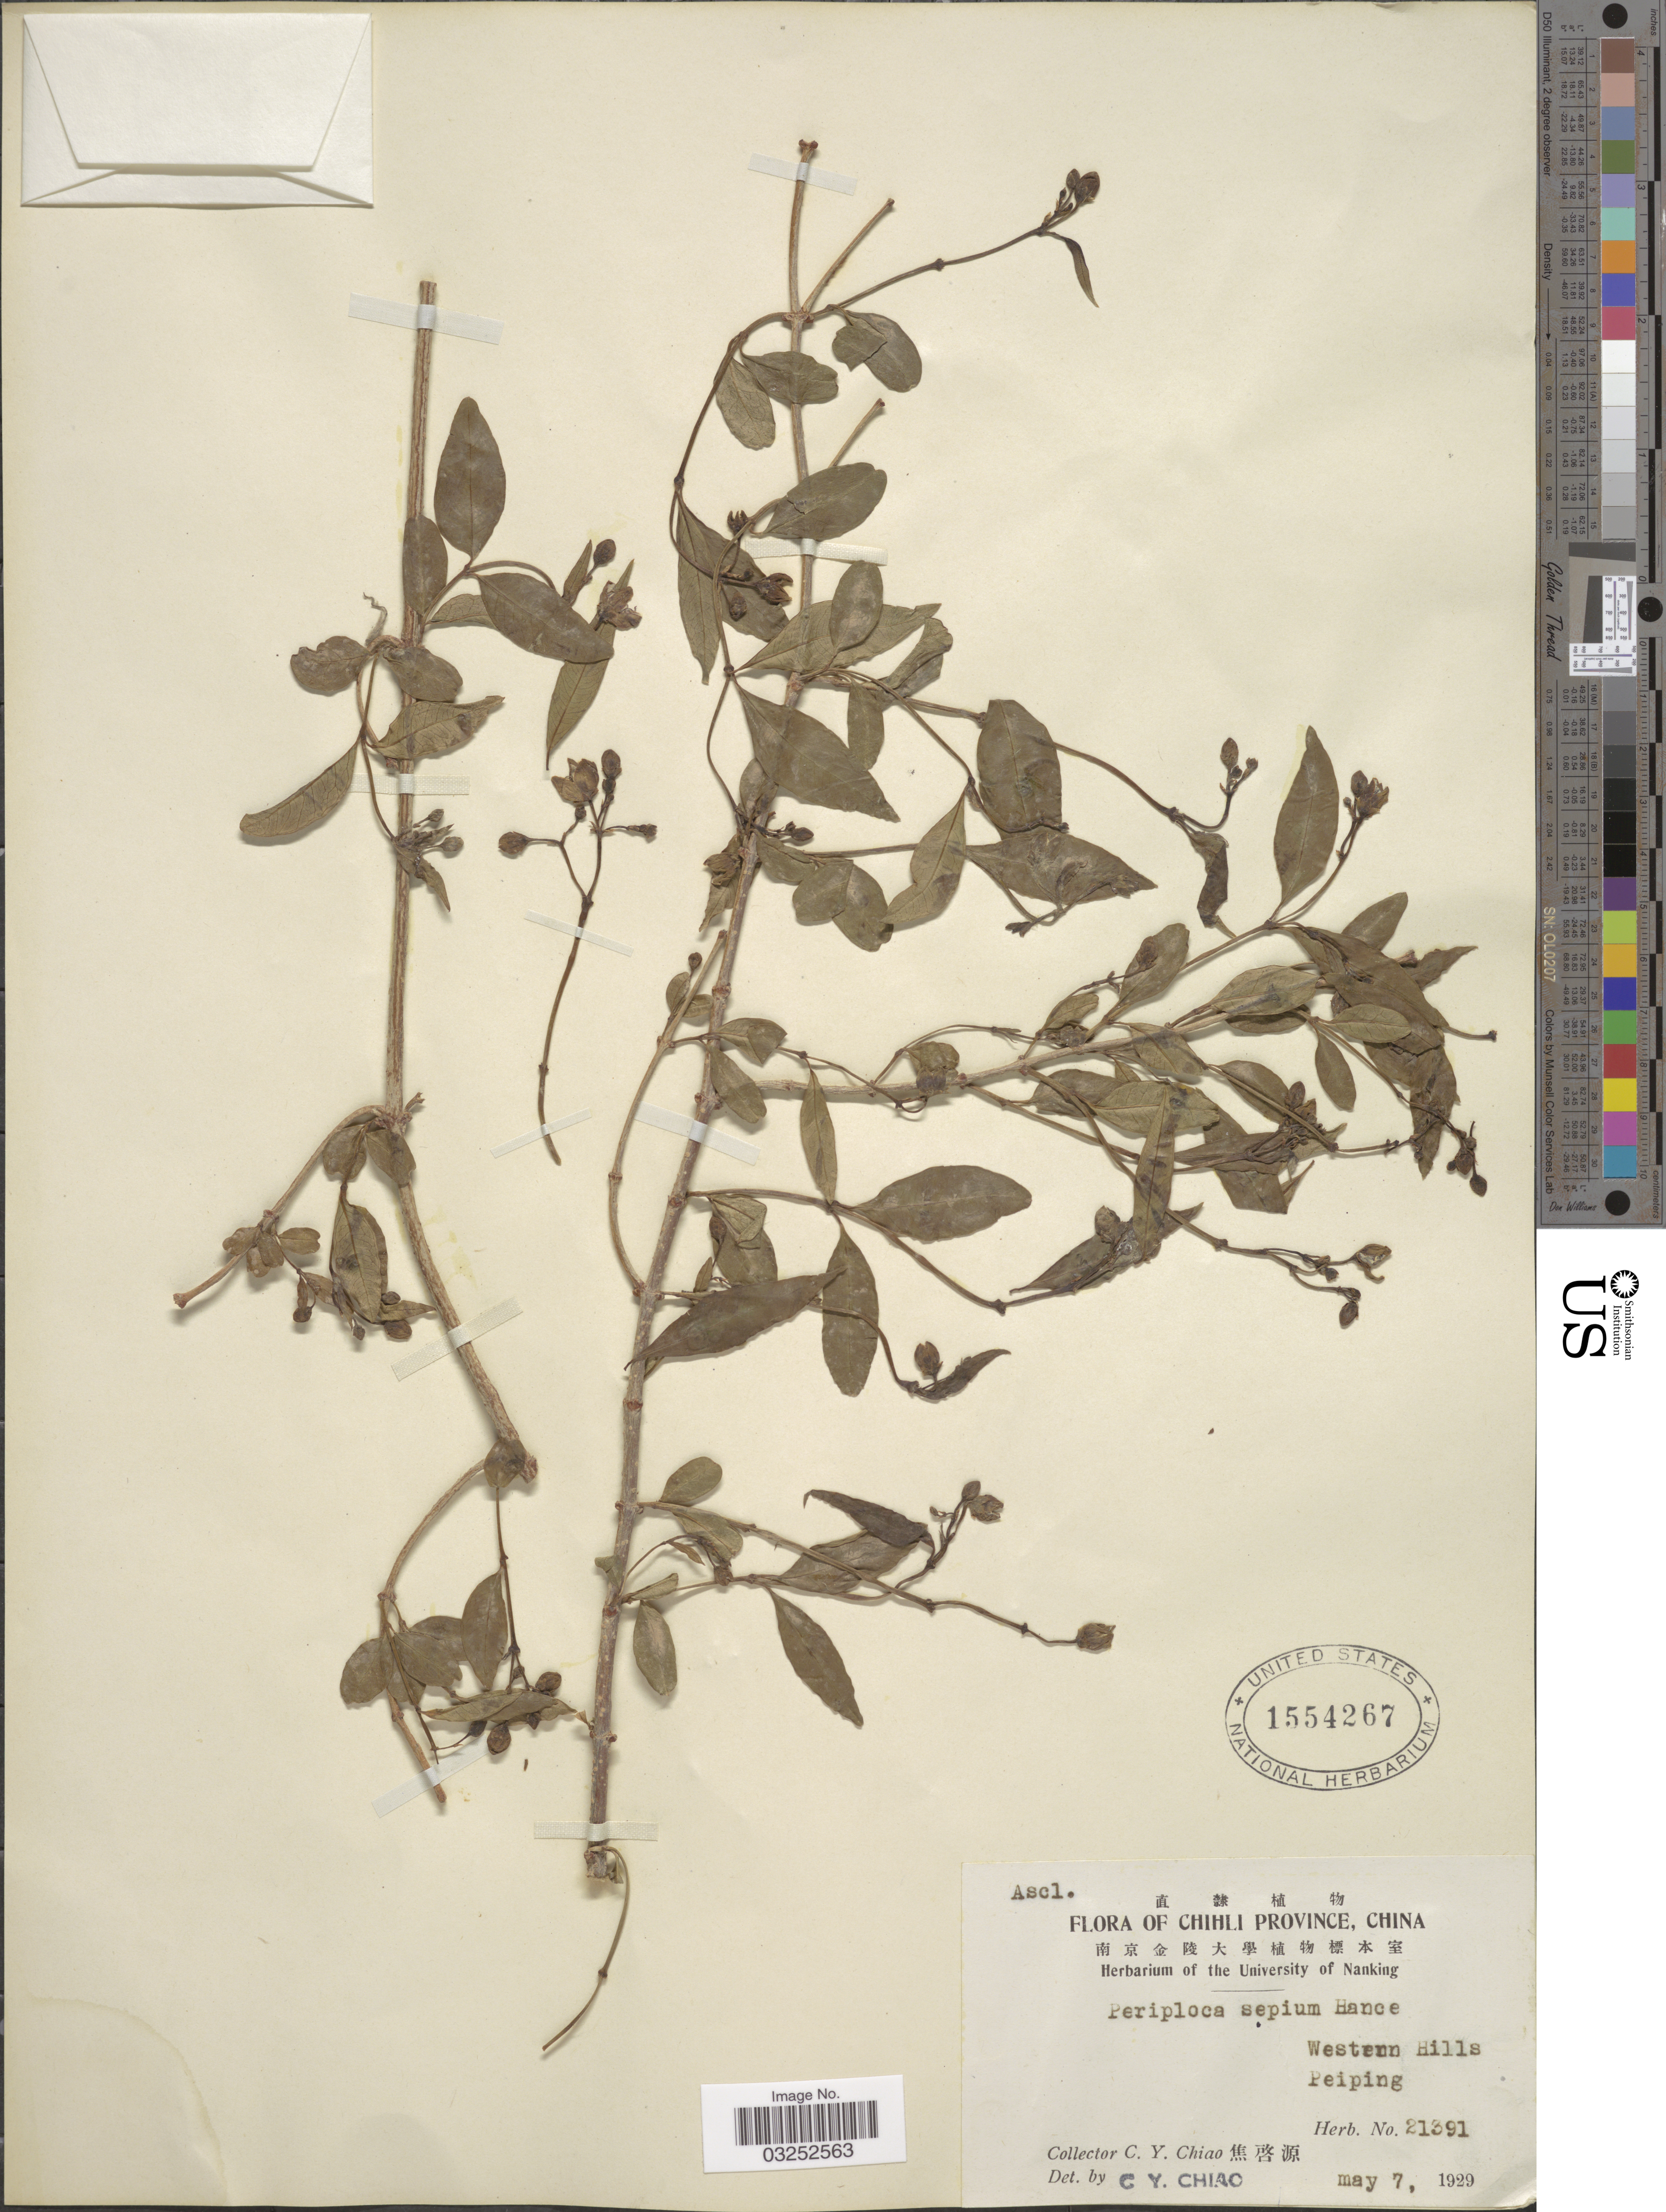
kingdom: Plantae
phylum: Tracheophyta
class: Magnoliopsida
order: Gentianales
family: Apocynaceae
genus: Periploca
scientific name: Periploca sepium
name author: Bunge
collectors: C. Y. Chiao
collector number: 21391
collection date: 1929-05-07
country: China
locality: Chihli Province. Western Hills, Peiping.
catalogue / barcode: US 1554267